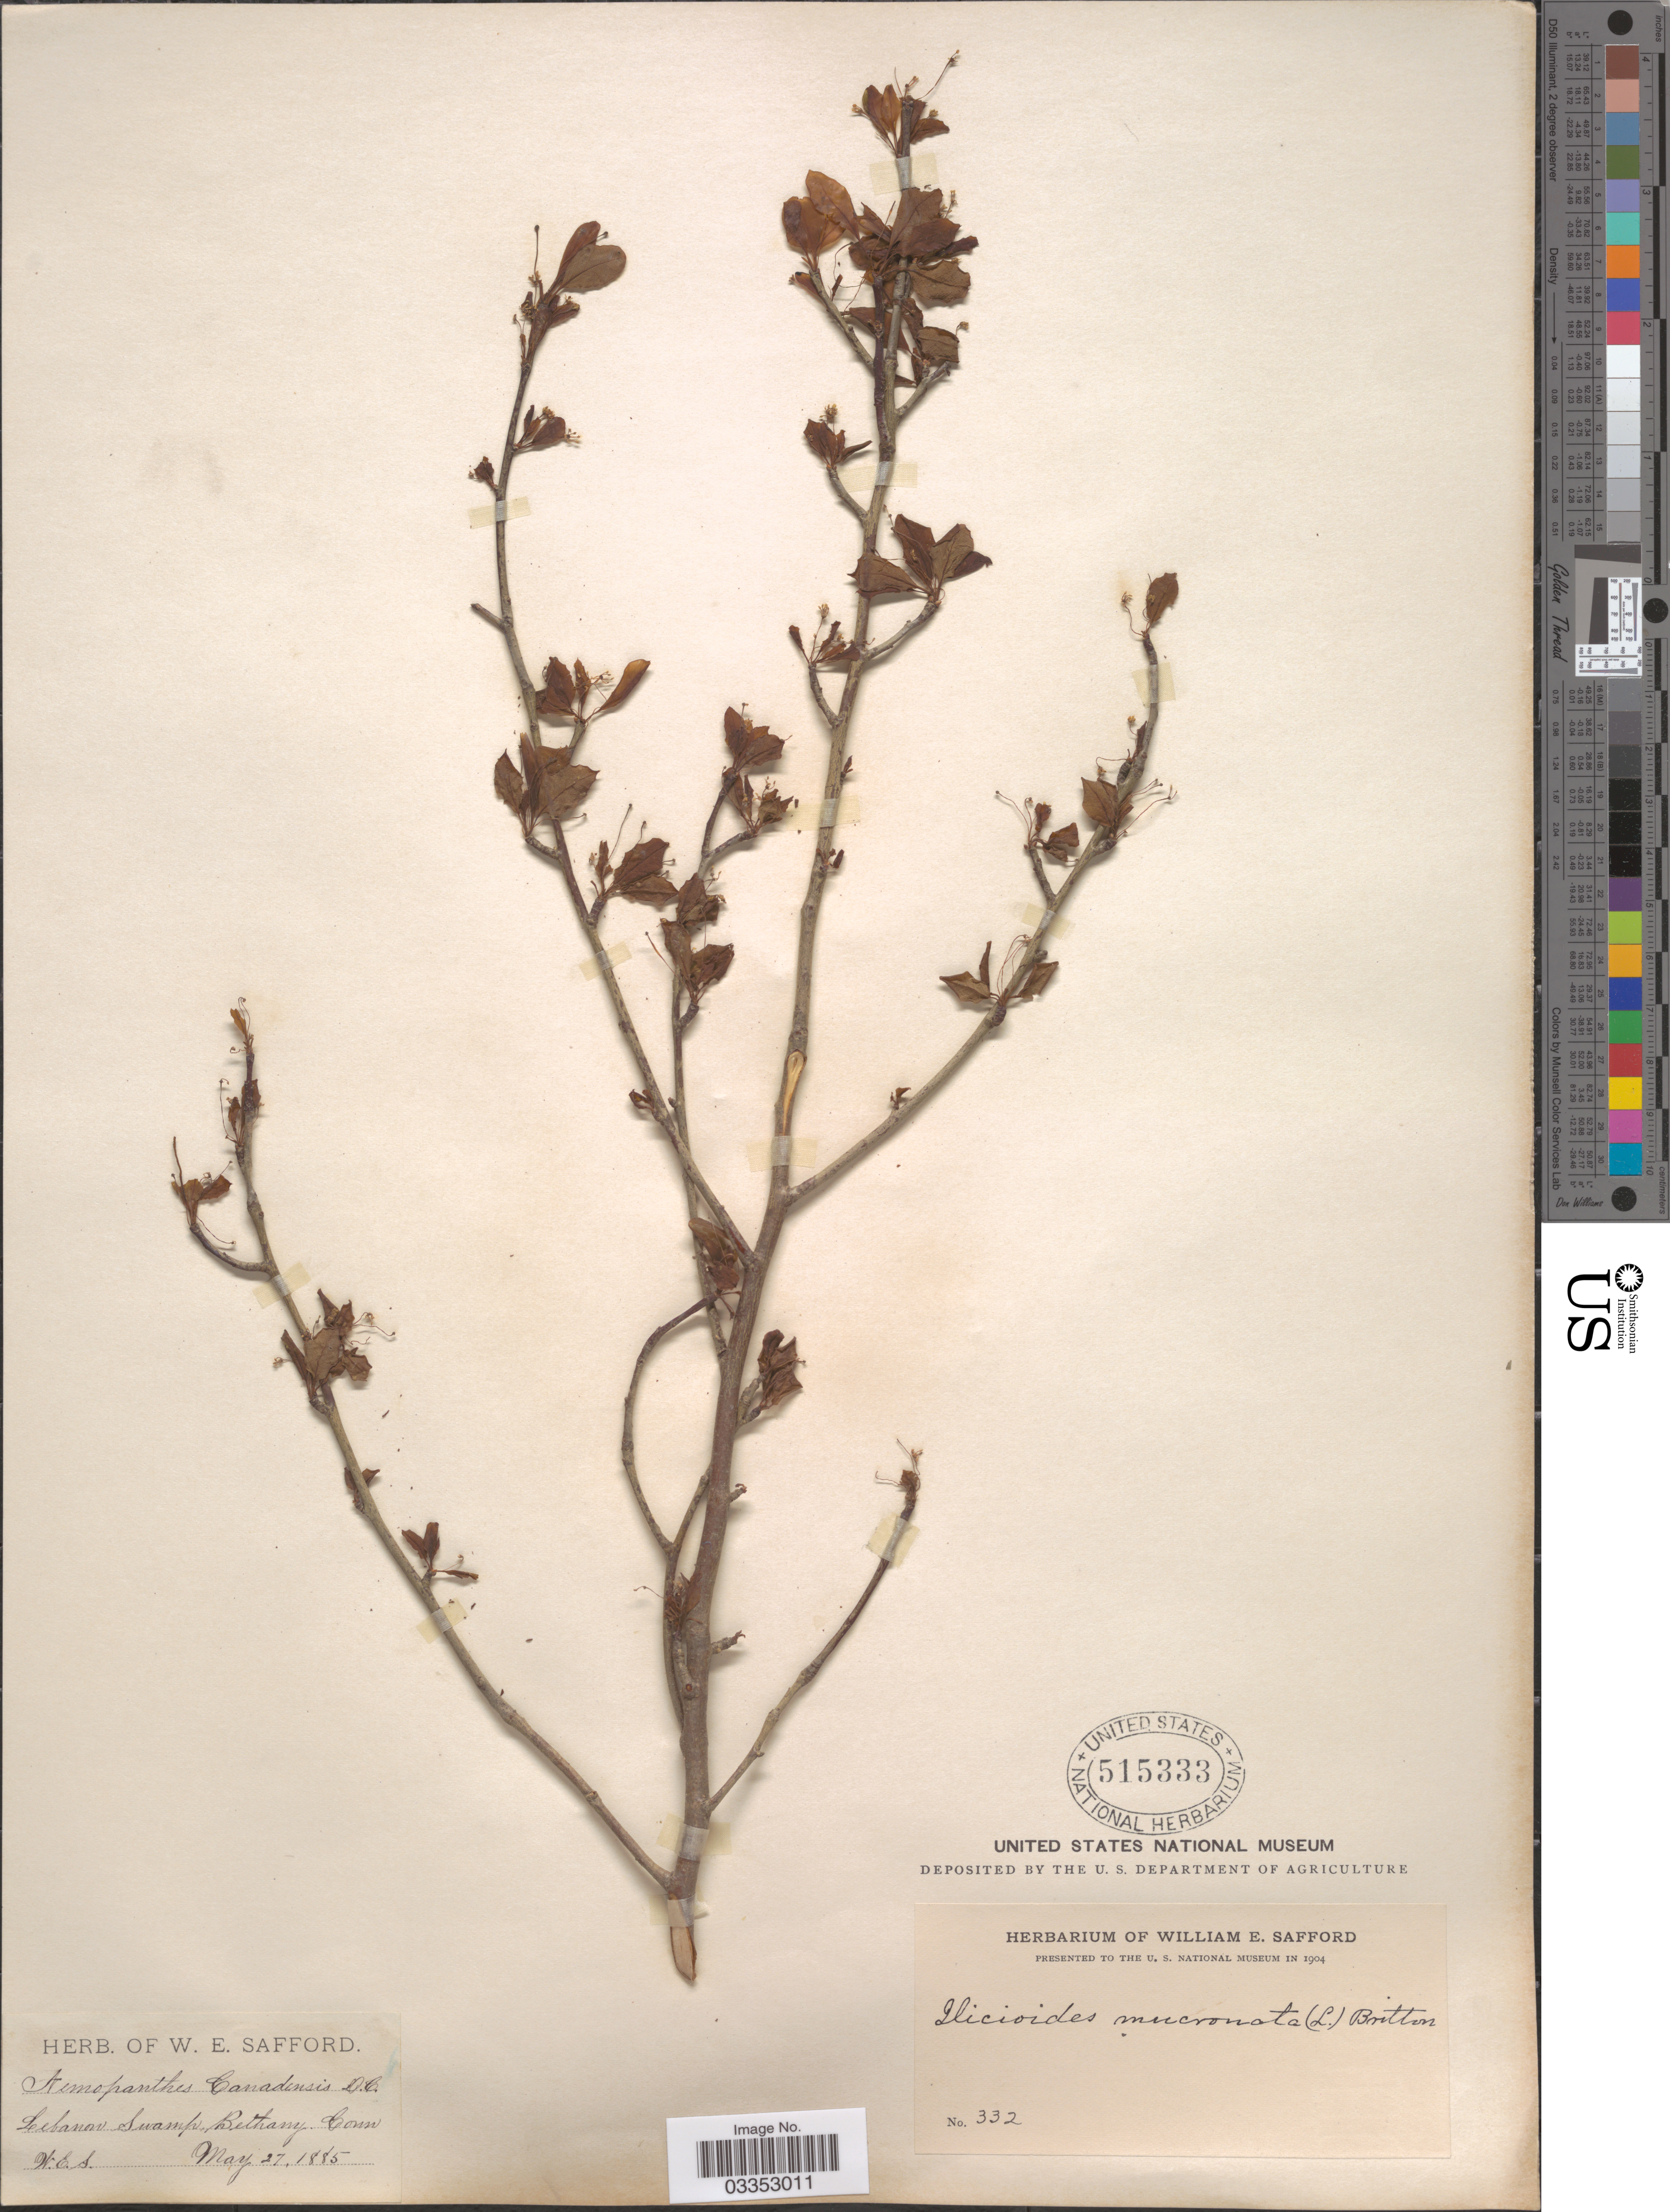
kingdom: Plantae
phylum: Tracheophyta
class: Magnoliopsida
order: Aquifoliales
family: Aquifoliaceae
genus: Nemopanthus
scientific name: Nemopanthus mucronatus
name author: (L.) Trel.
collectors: W. E. Safford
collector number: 332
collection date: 1885-05-27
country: United States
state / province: Connecticut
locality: Lebannon swamp, Bethany.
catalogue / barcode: US 515333